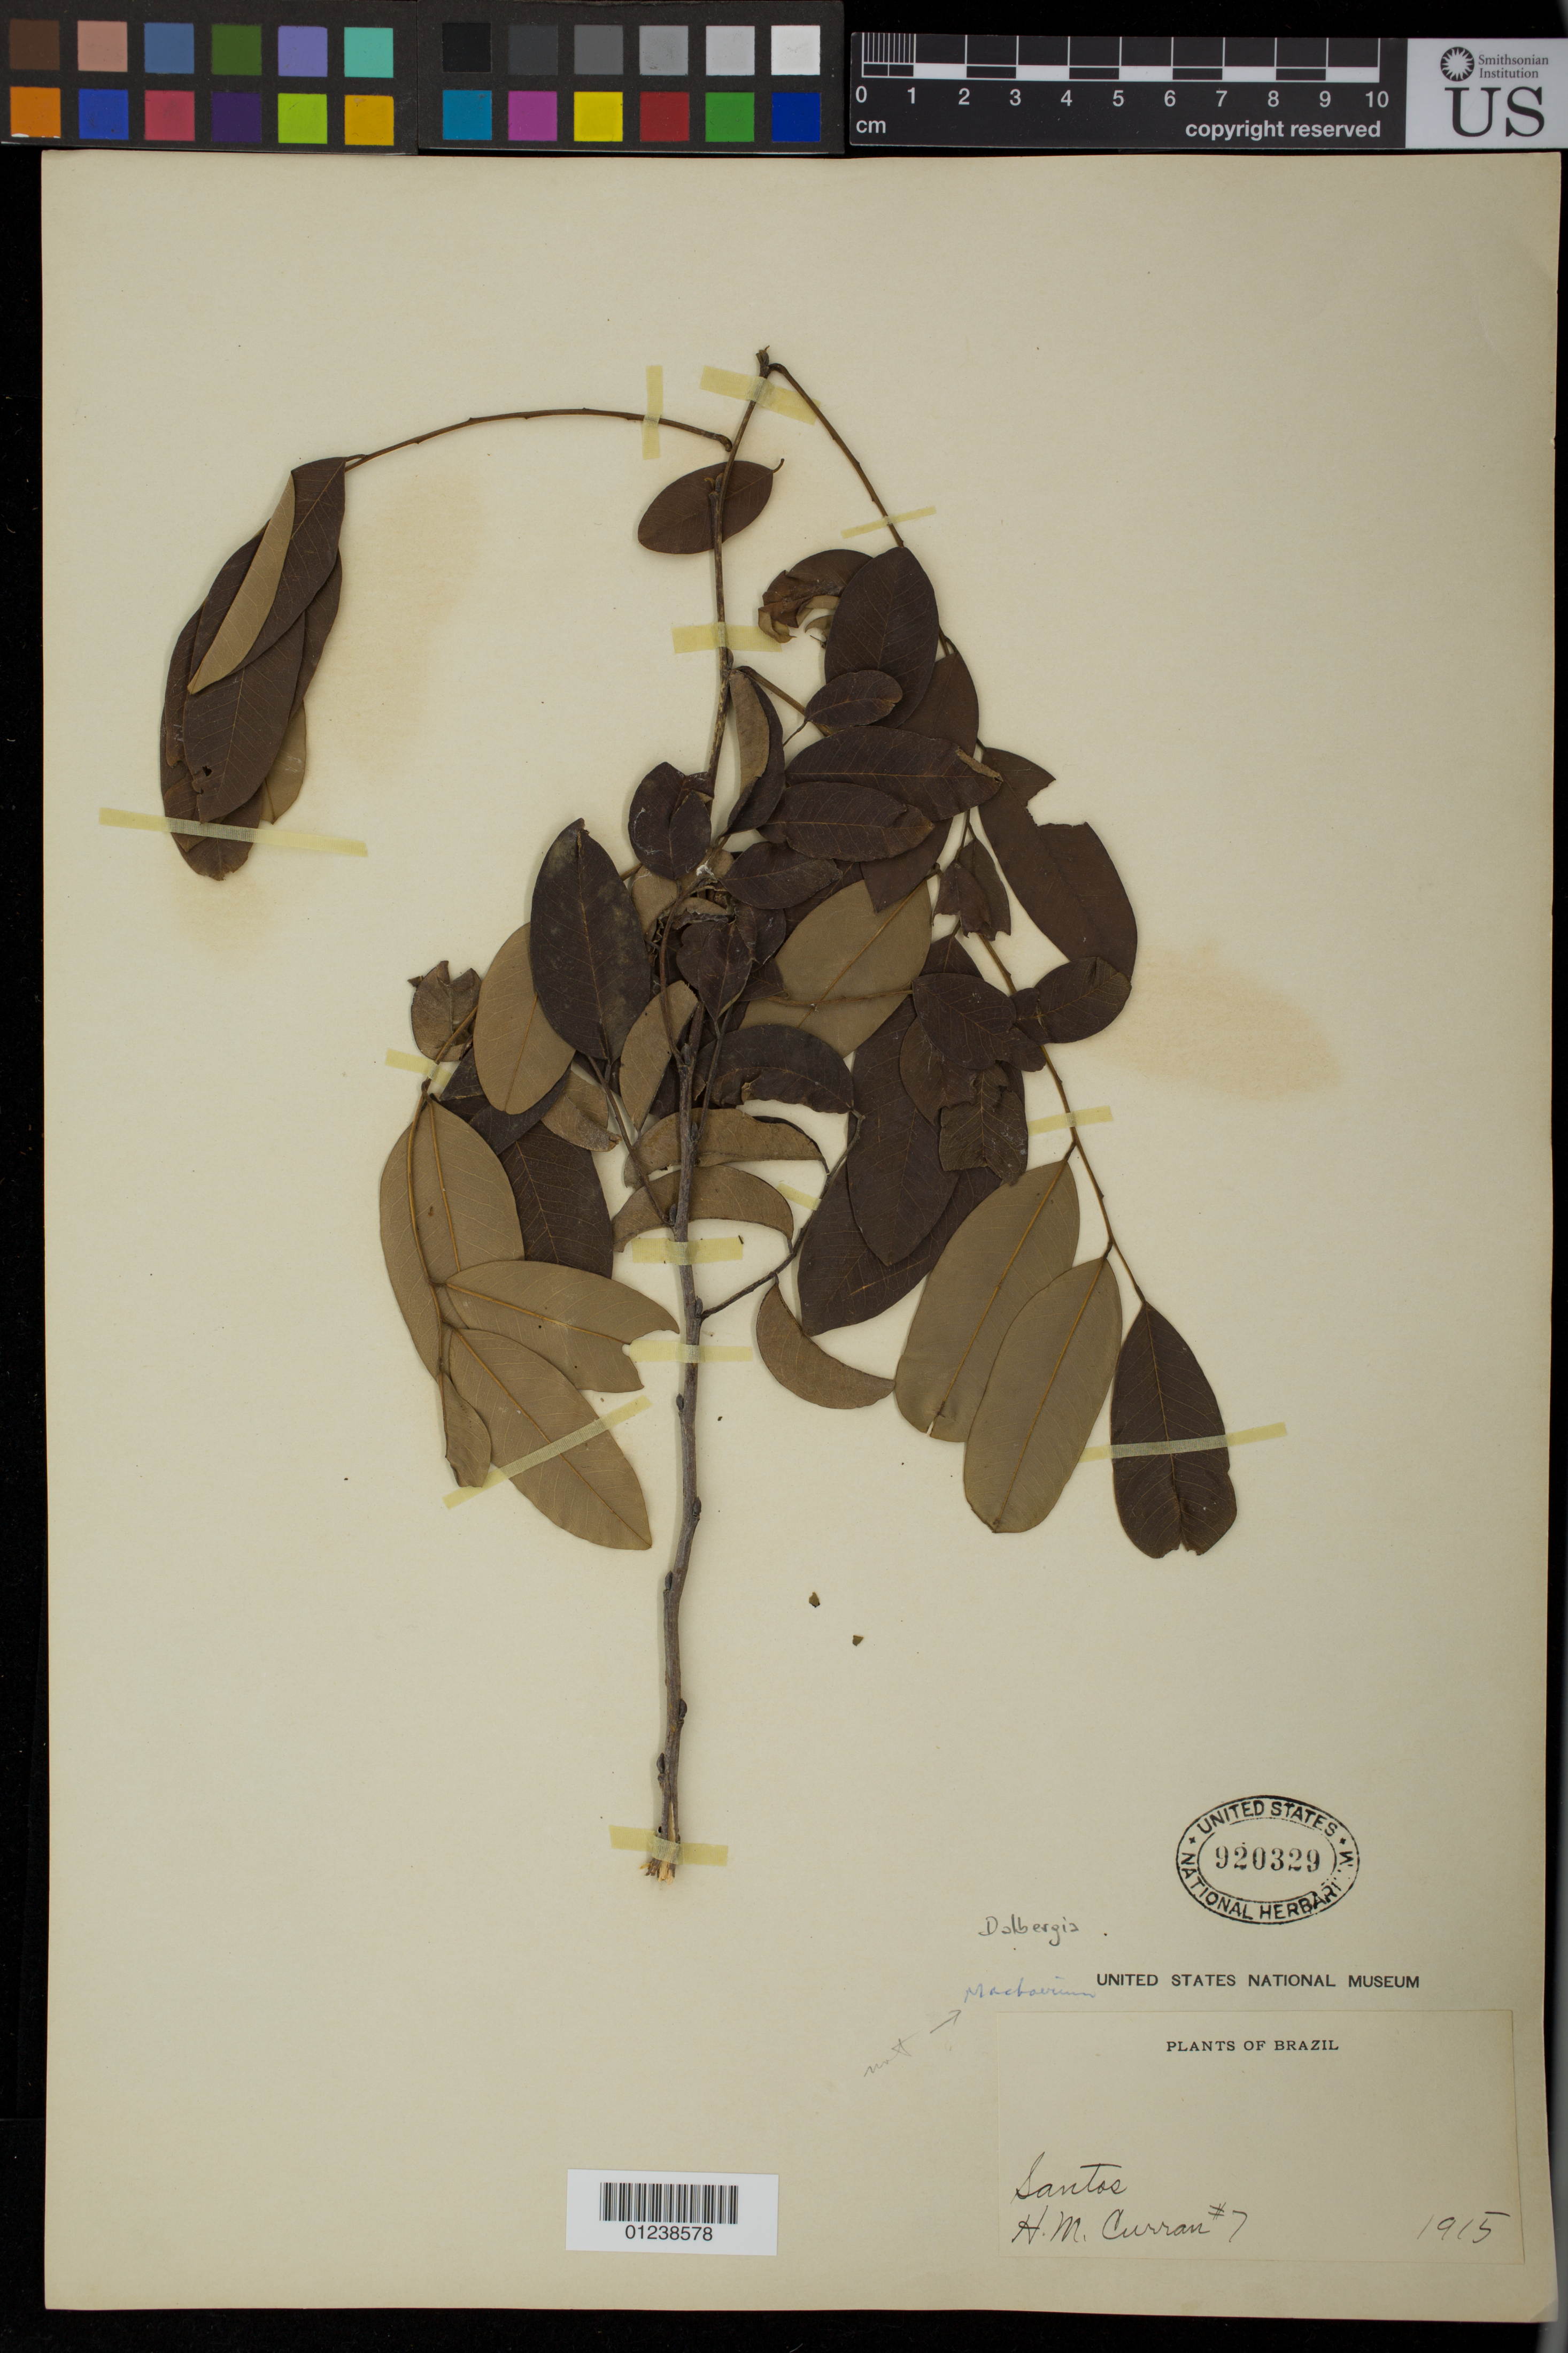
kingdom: Plantae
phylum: Tracheophyta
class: Magnoliopsida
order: Fabales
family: Fabaceae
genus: Dalbergia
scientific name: Dalbergia sp.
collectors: H. M. Curran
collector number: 7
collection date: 1915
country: Brazil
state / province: Sao Paulo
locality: Santos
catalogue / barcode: US 920329